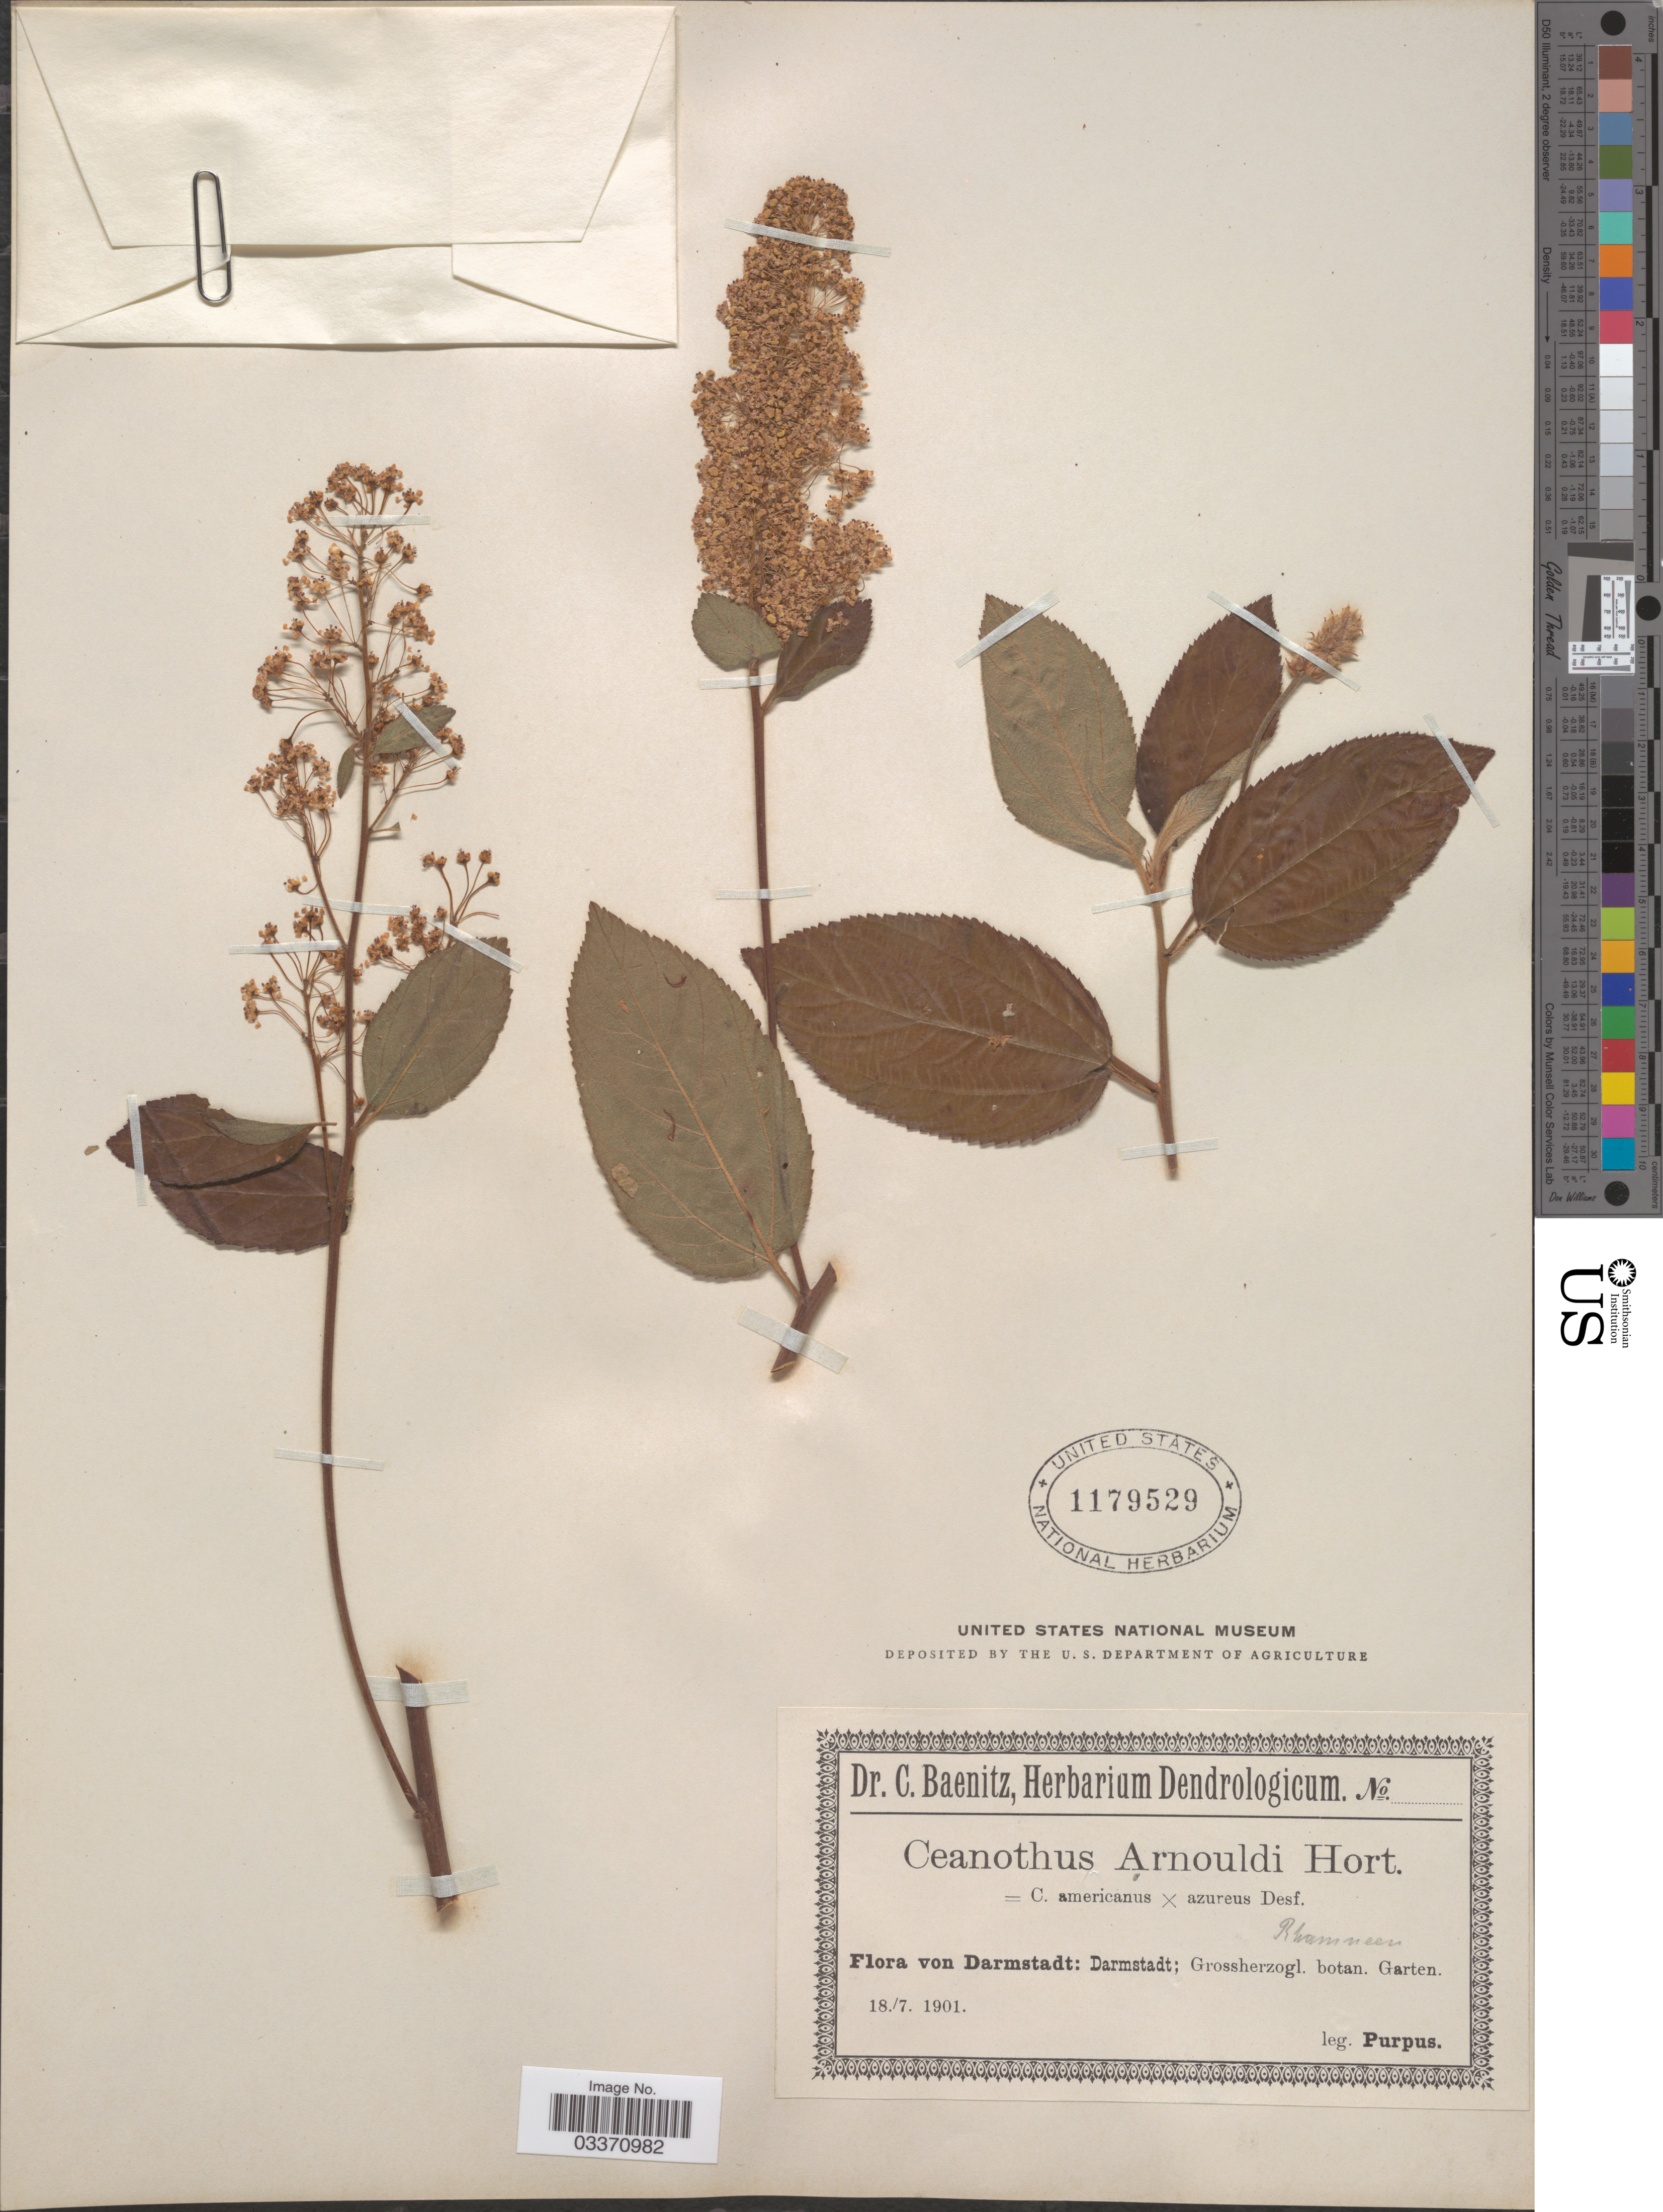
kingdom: Plantae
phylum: Tracheophyta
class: Magnoliopsida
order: Rosales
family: Rhamnaceae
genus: Ceanothus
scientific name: Ceanothus sp.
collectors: -- Purpus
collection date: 1901-07-18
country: Germany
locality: Darmstadt; Grossherzogl. Botan. Garten.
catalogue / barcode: US 1179529